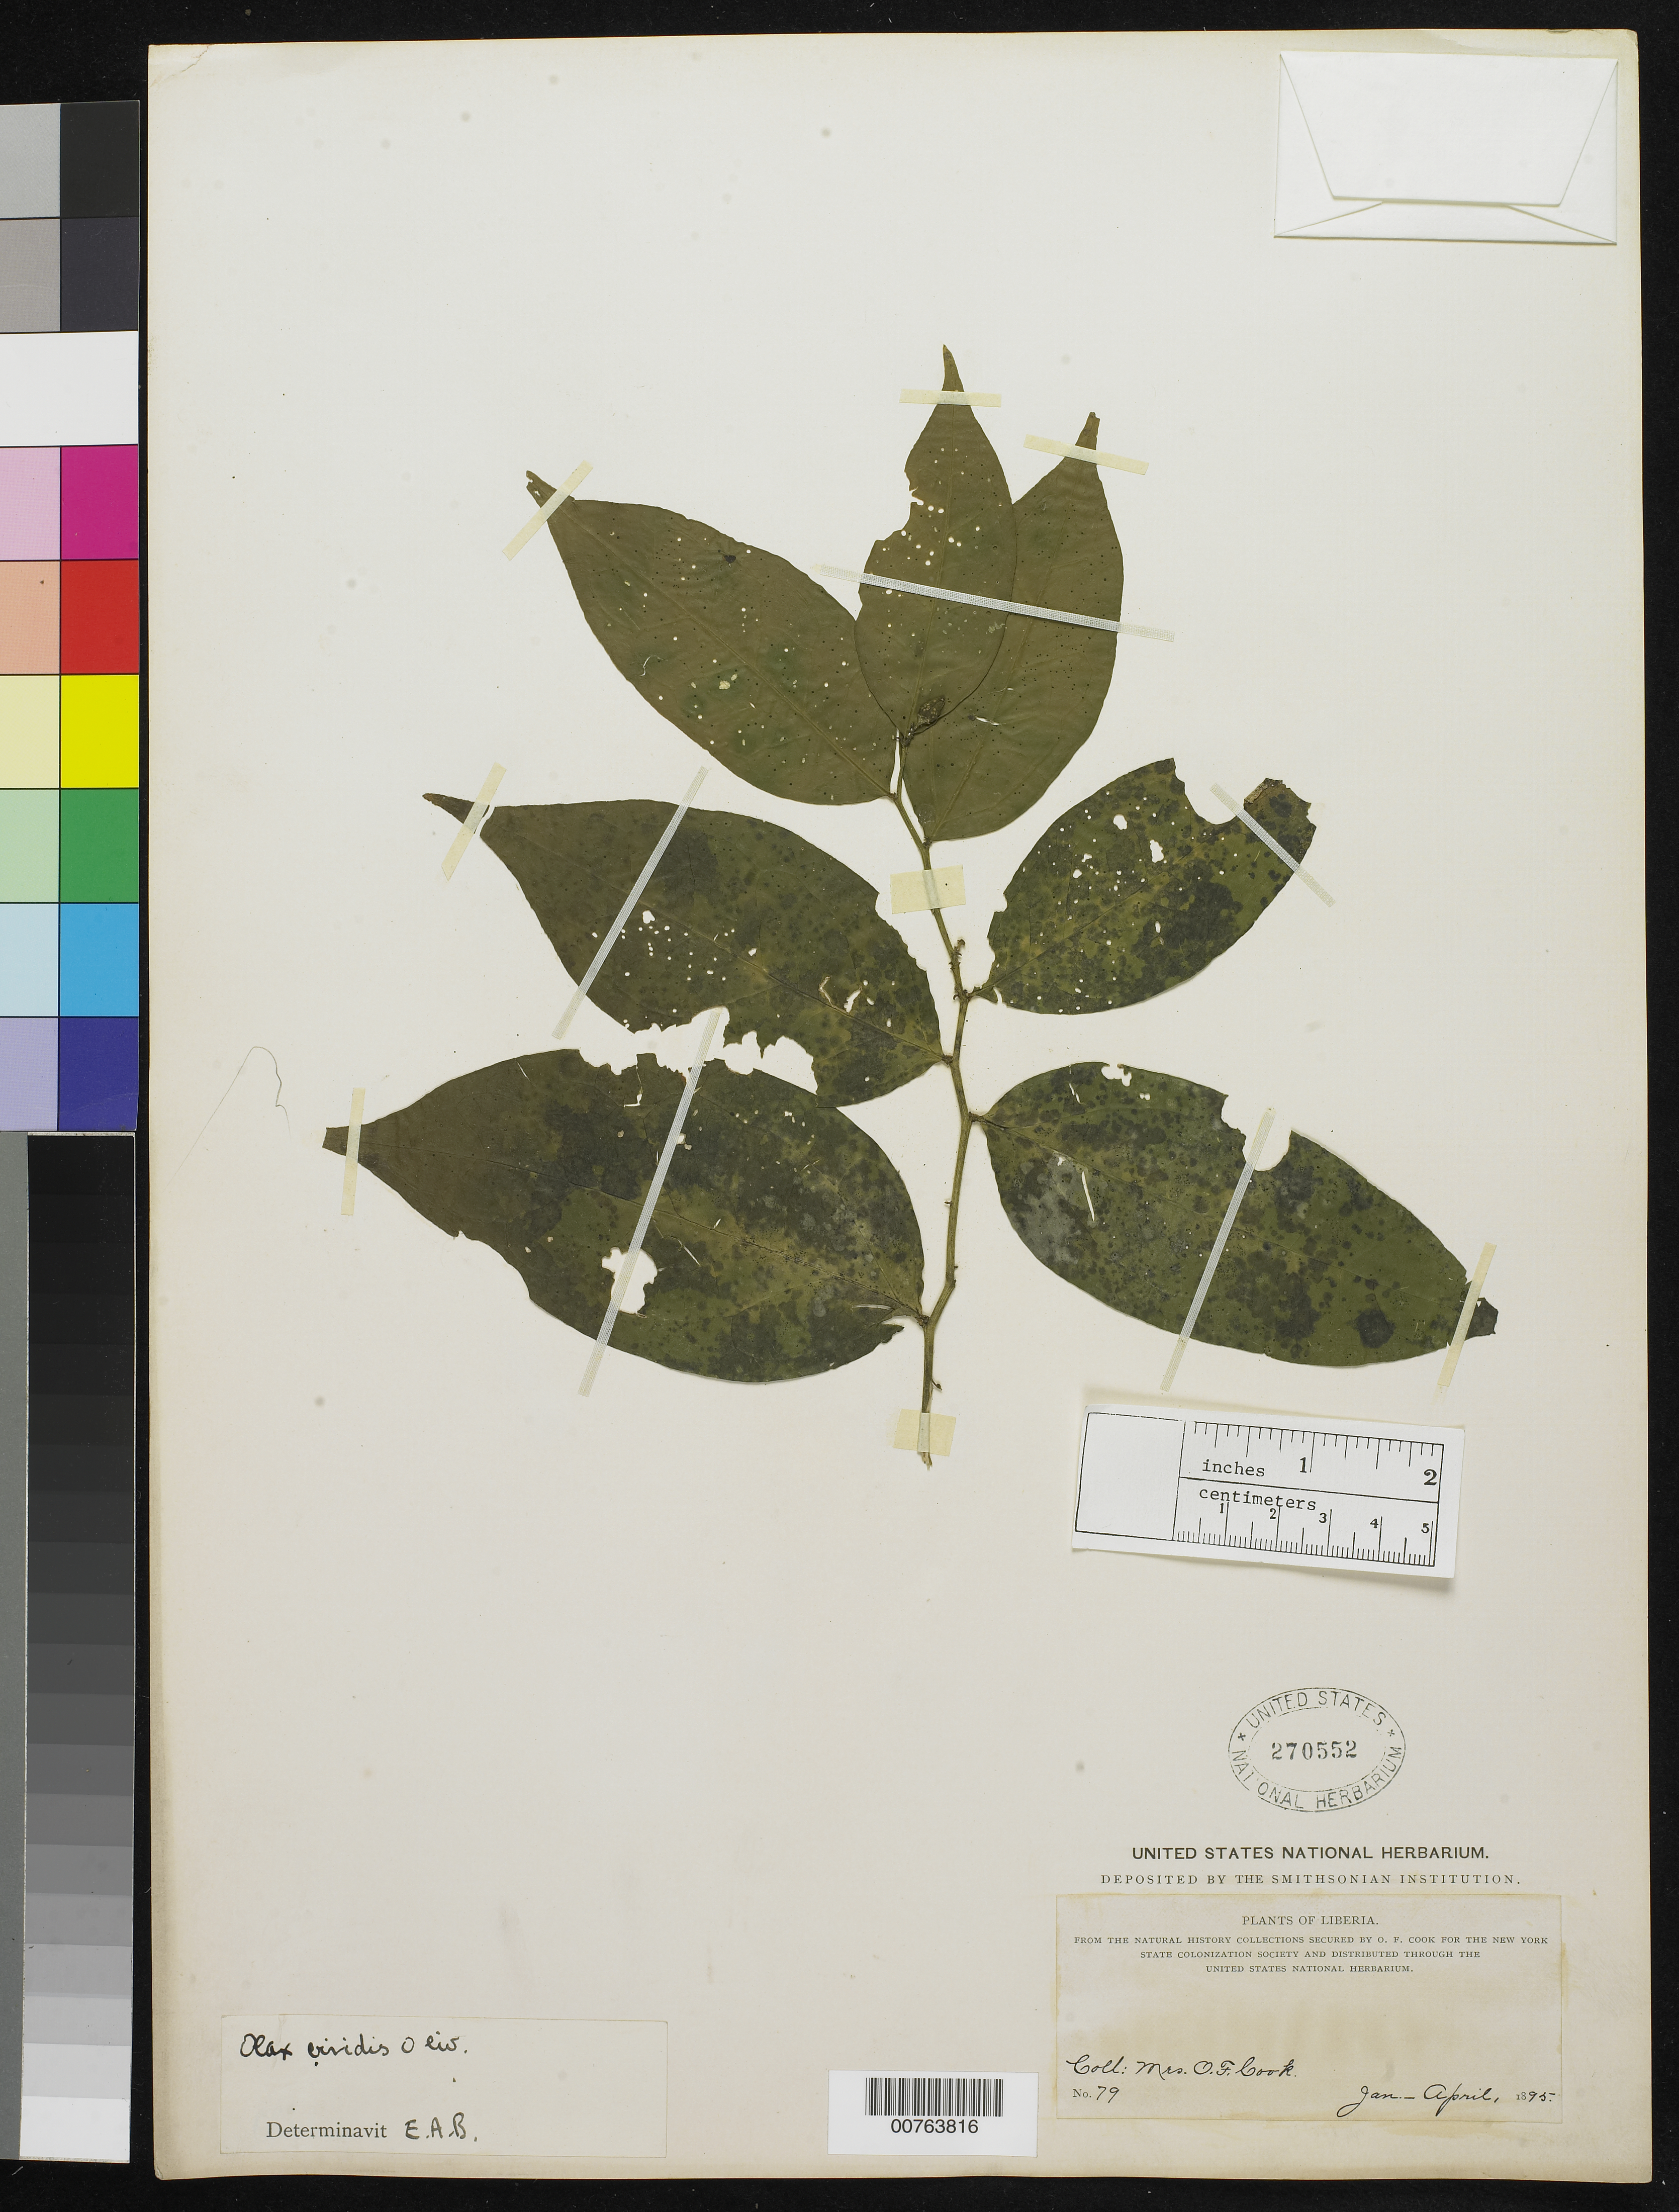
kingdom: Plantae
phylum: Tracheophyta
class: Magnoliopsida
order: Santalales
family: Olacaceae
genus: Olax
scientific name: Olax viridis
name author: Oliv.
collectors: Alice C. Cook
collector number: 79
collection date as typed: Jan 1895 to -- Apr 1895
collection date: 1895-01/1895-04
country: Liberia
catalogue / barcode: US 270552